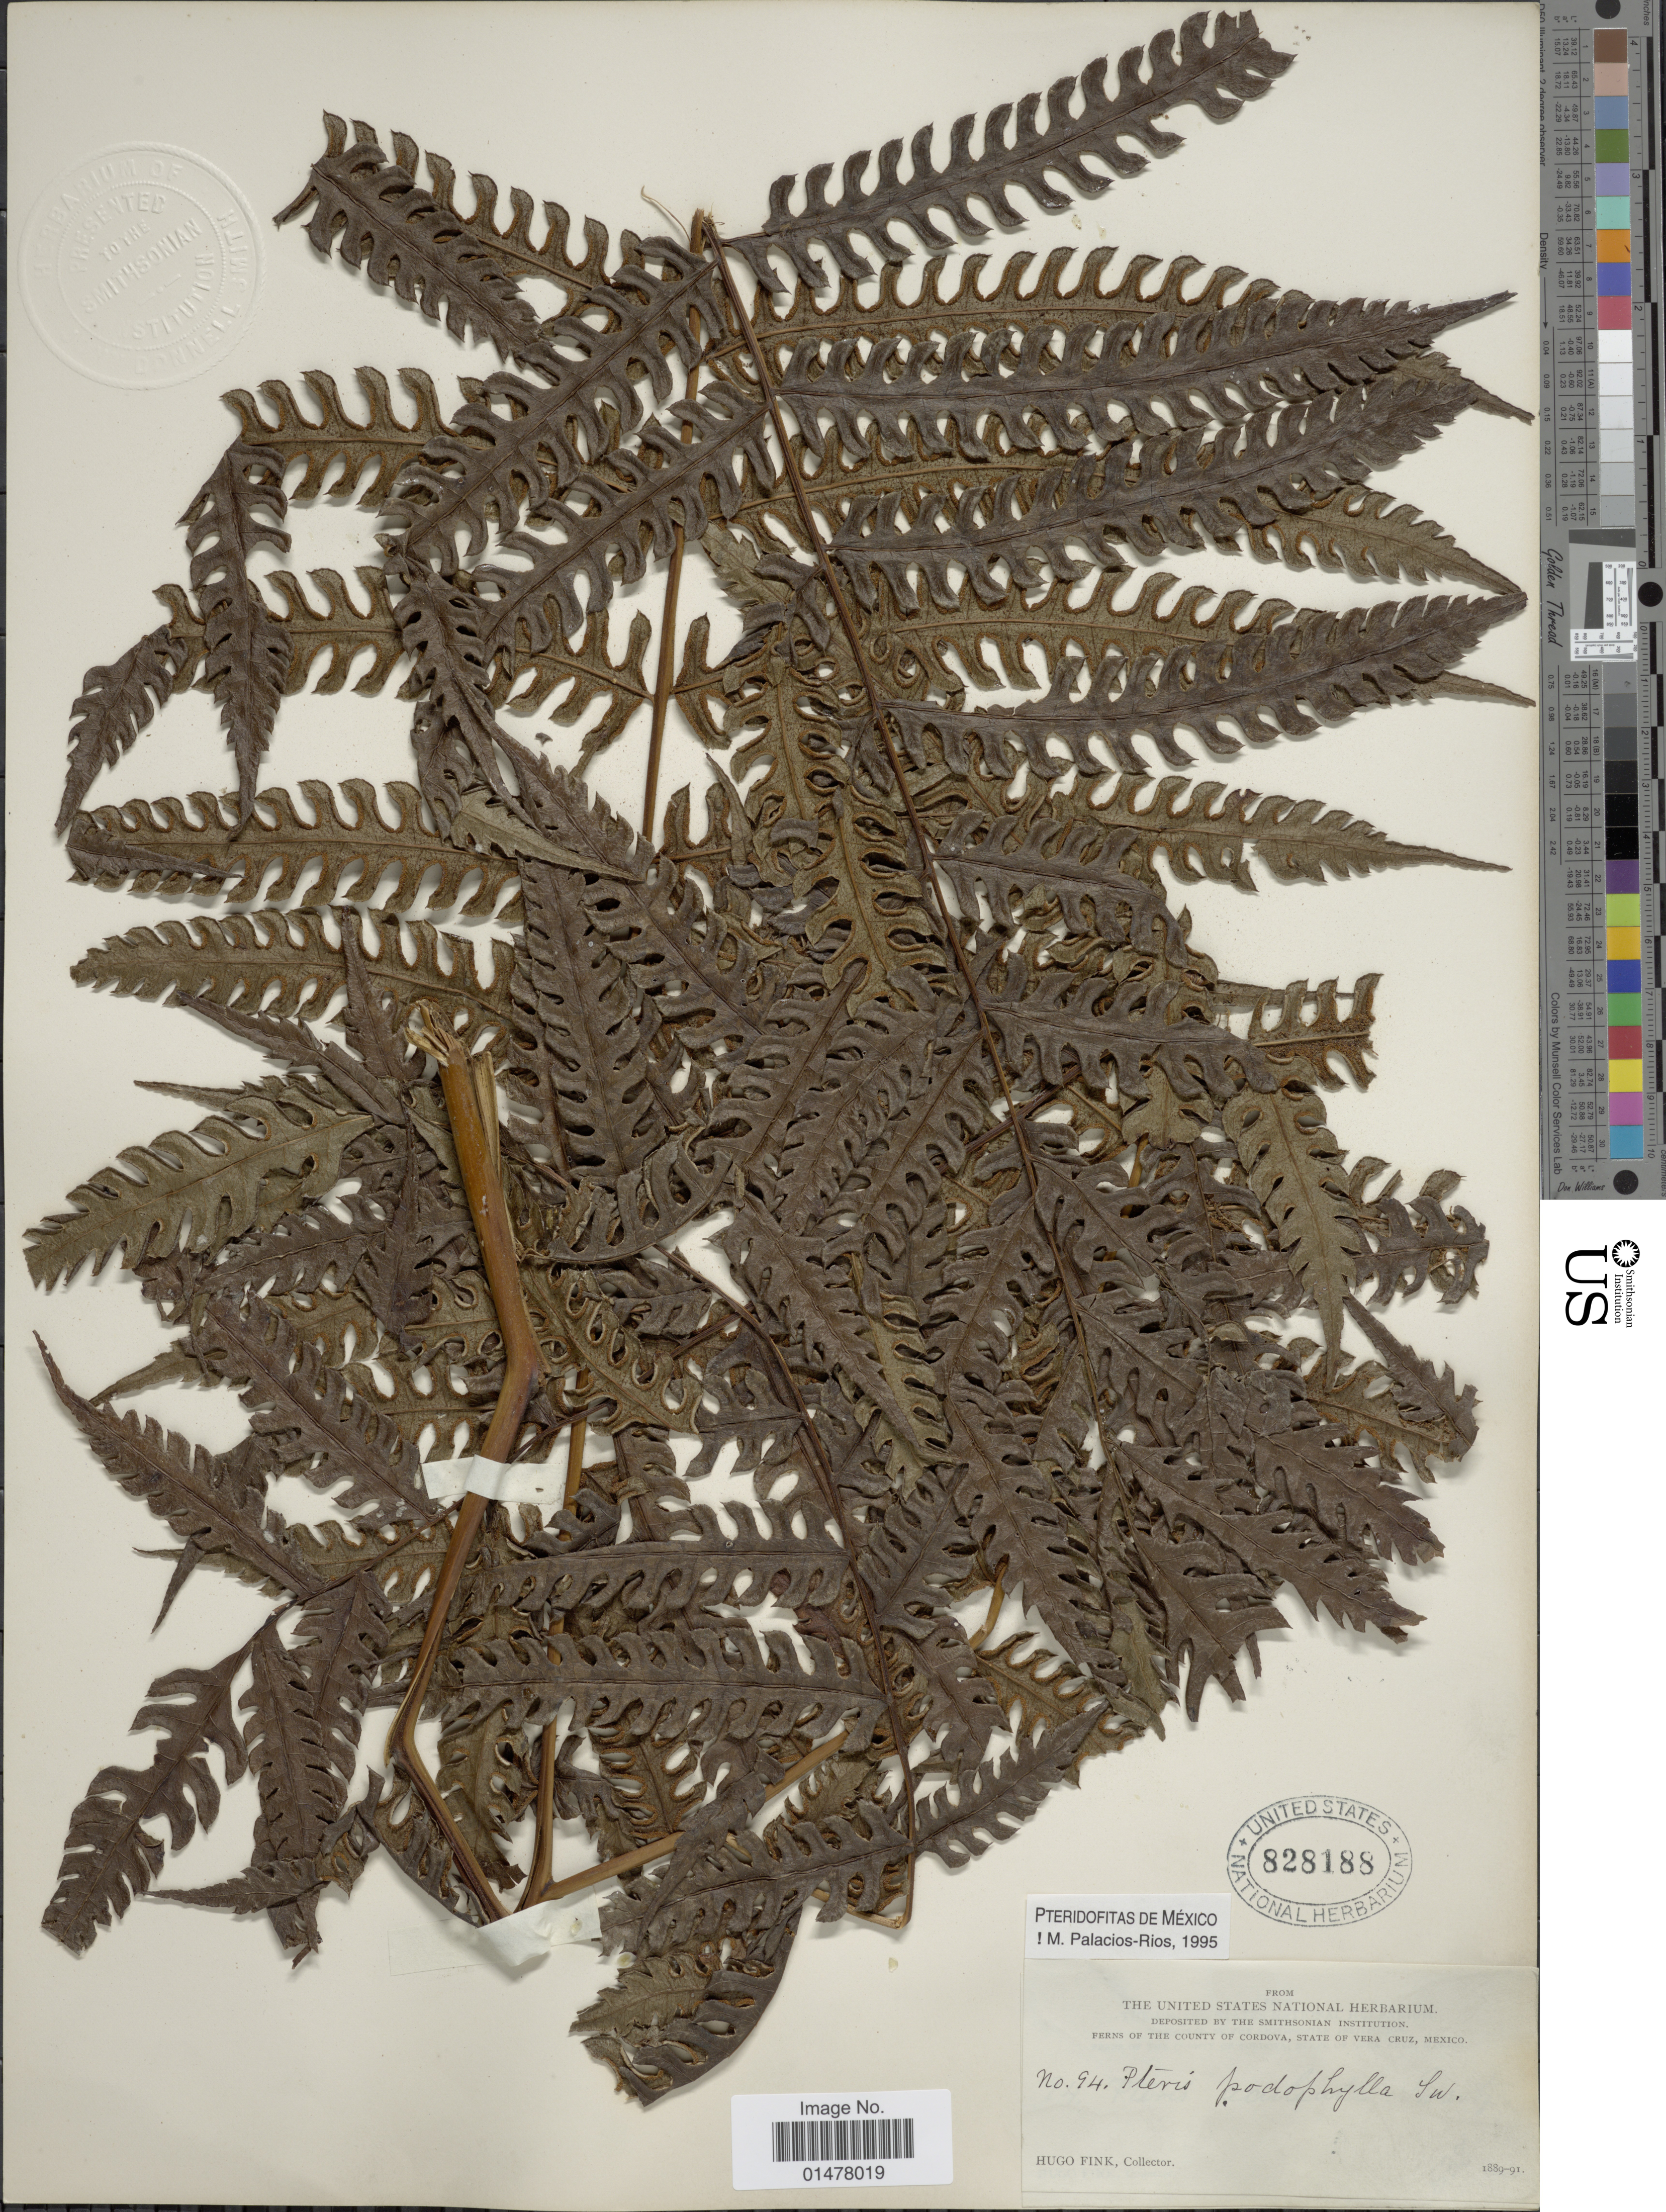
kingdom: Plantae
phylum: Tracheophyta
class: Polypodiopsida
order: Polypodiales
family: Pteridaceae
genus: Pteris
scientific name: Pteris podophylla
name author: Sw.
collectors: H. Fink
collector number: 94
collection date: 1889/1891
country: Mexico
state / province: Veracruz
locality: Ferns of the county of Cordova, state of Vera Cruz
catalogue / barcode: US 828188